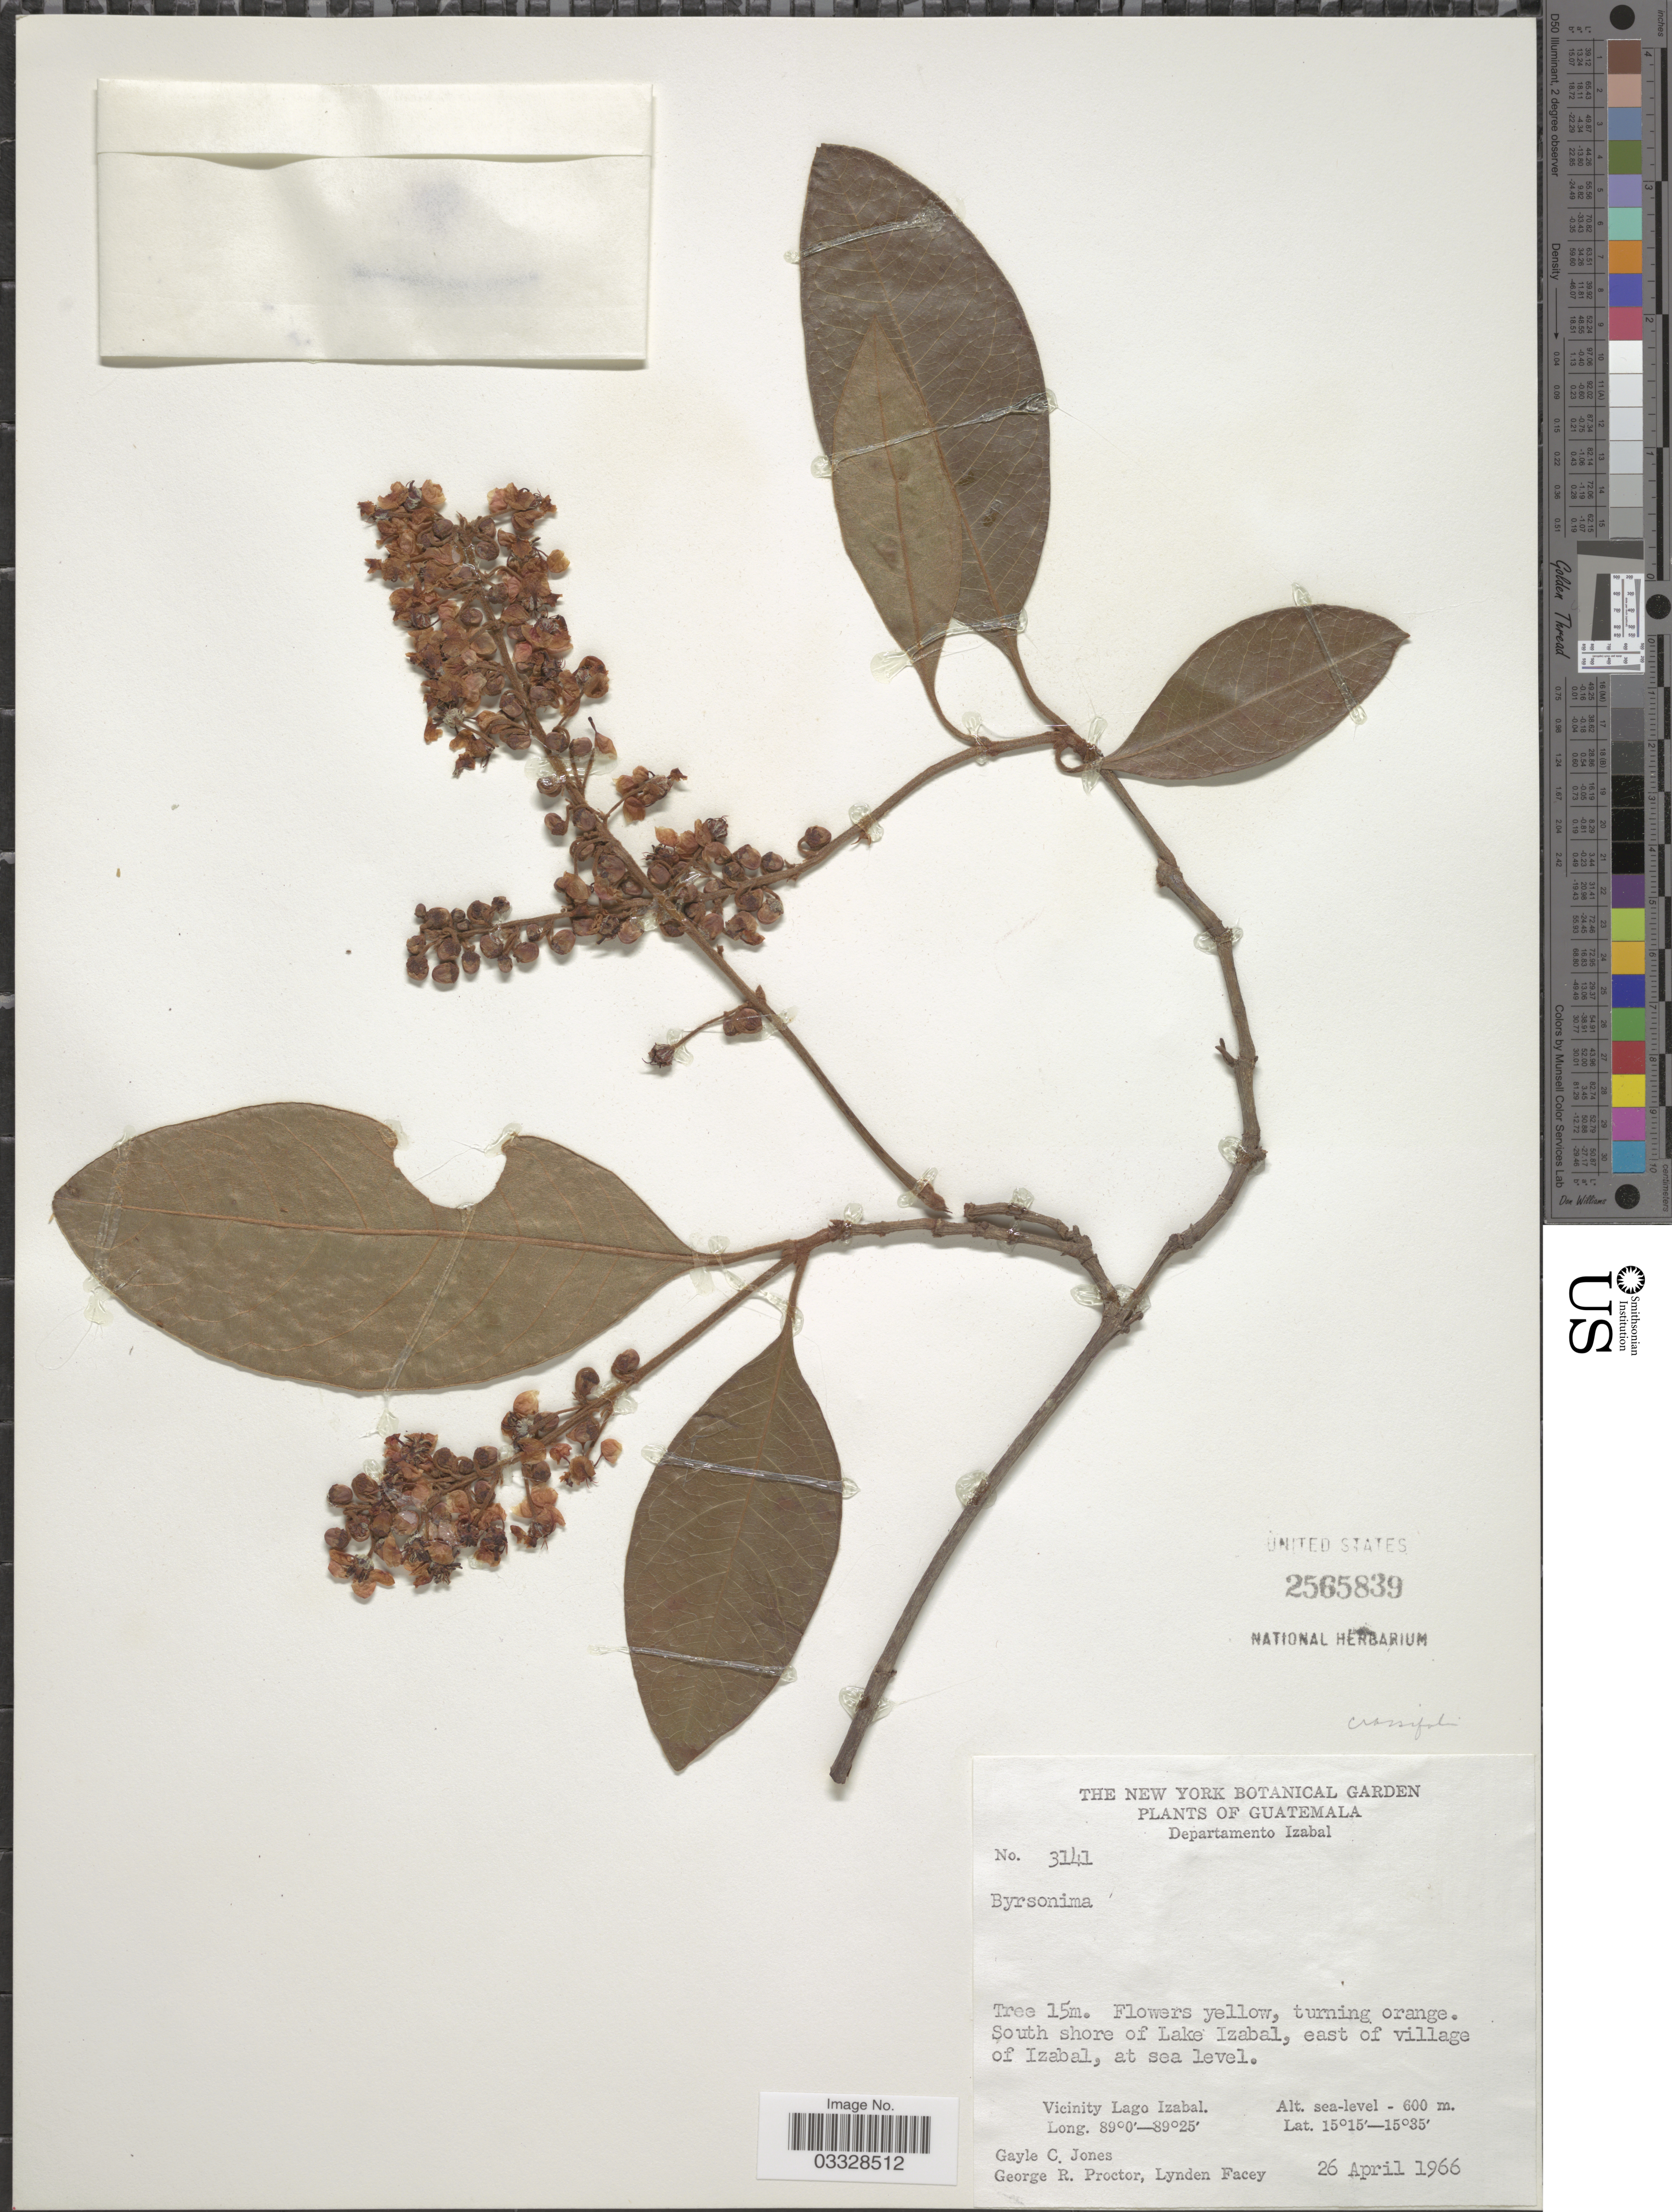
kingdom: Plantae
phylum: Tracheophyta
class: Magnoliopsida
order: Malpighiales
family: Malpighiaceae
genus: Byrsonima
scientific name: Byrsonima crassifolia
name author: (L.) Kunth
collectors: G. C. Jones, G. R. Proctor & L. Facey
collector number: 3141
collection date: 1966-04-26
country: Guatemala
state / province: Izabal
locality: Departamento Izabal. South shore of Lake Izabal, east of village of Izabal. Vicinity of Lago Izabal.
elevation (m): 0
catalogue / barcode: US 2565839